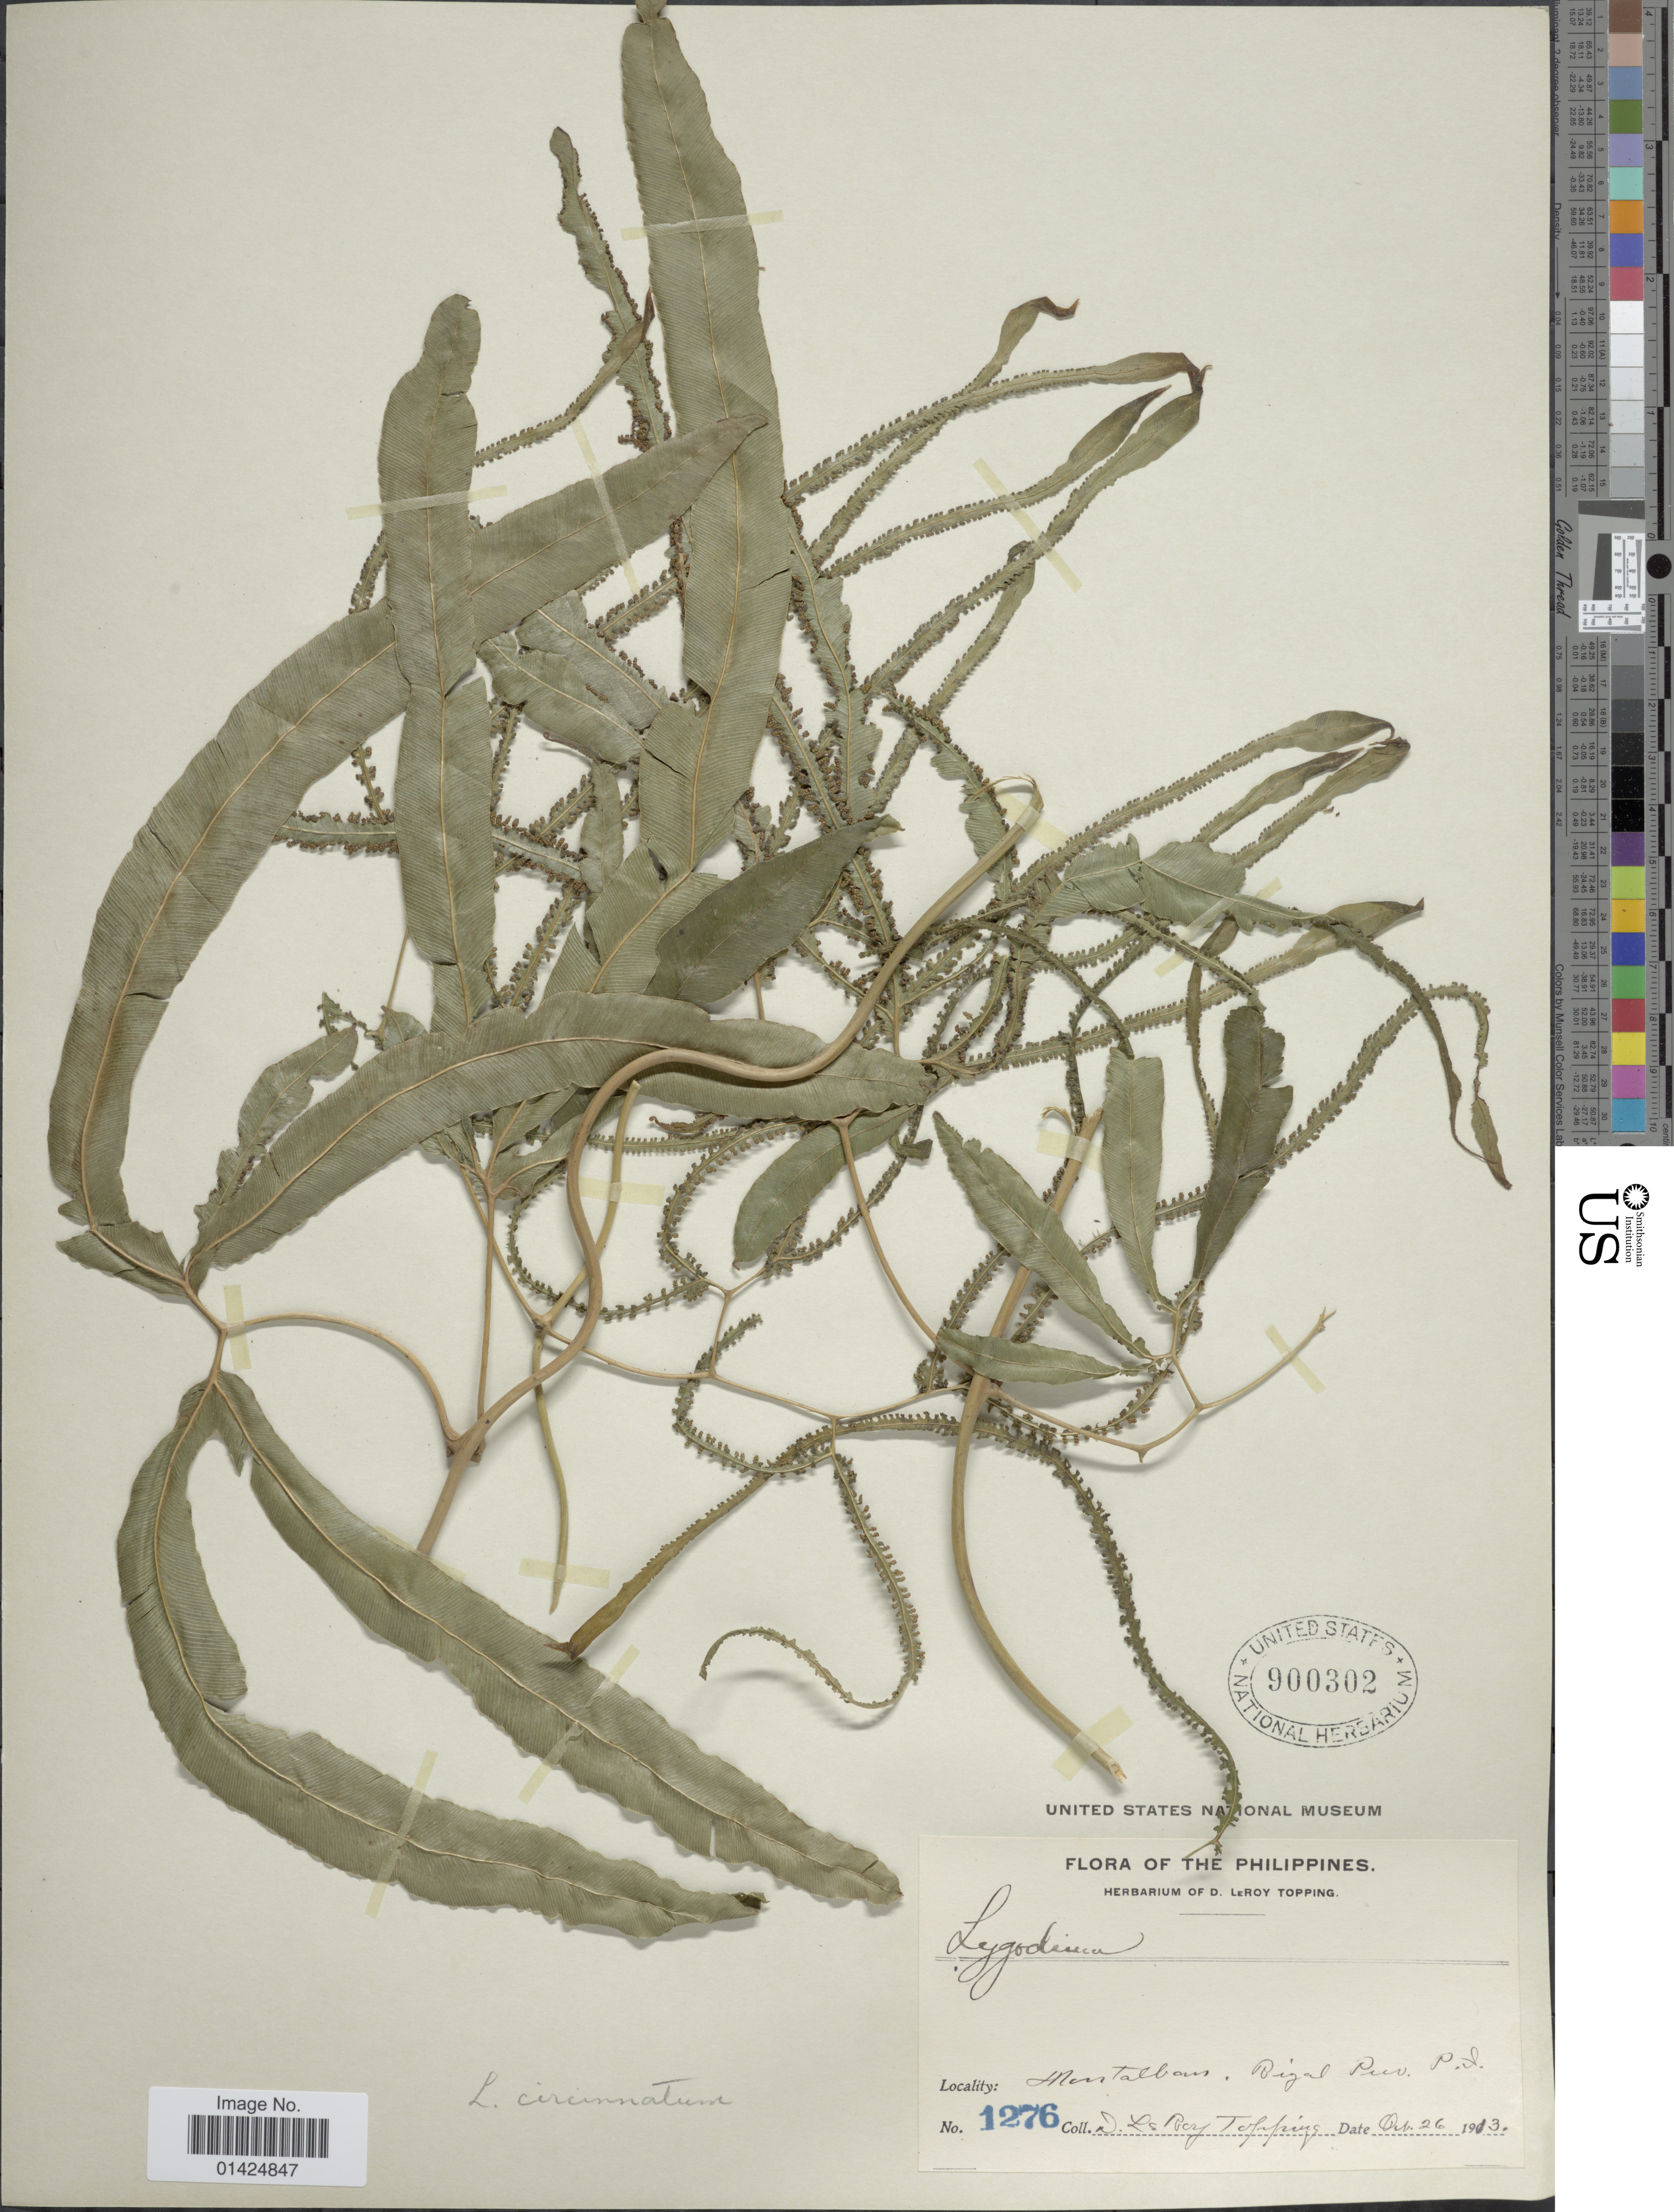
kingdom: Plantae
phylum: Tracheophyta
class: Polypodiopsida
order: Schizaeales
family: Lygodiaceae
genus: Lygodium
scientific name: Lygodium circinnatum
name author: (Burm. f.) Sw.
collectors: D. L. Topping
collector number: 1276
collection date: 1913-10-26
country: Philippines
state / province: Calabarzon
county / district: Rizal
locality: Montalban, Rizal Prov., P.I.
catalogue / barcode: US 900302